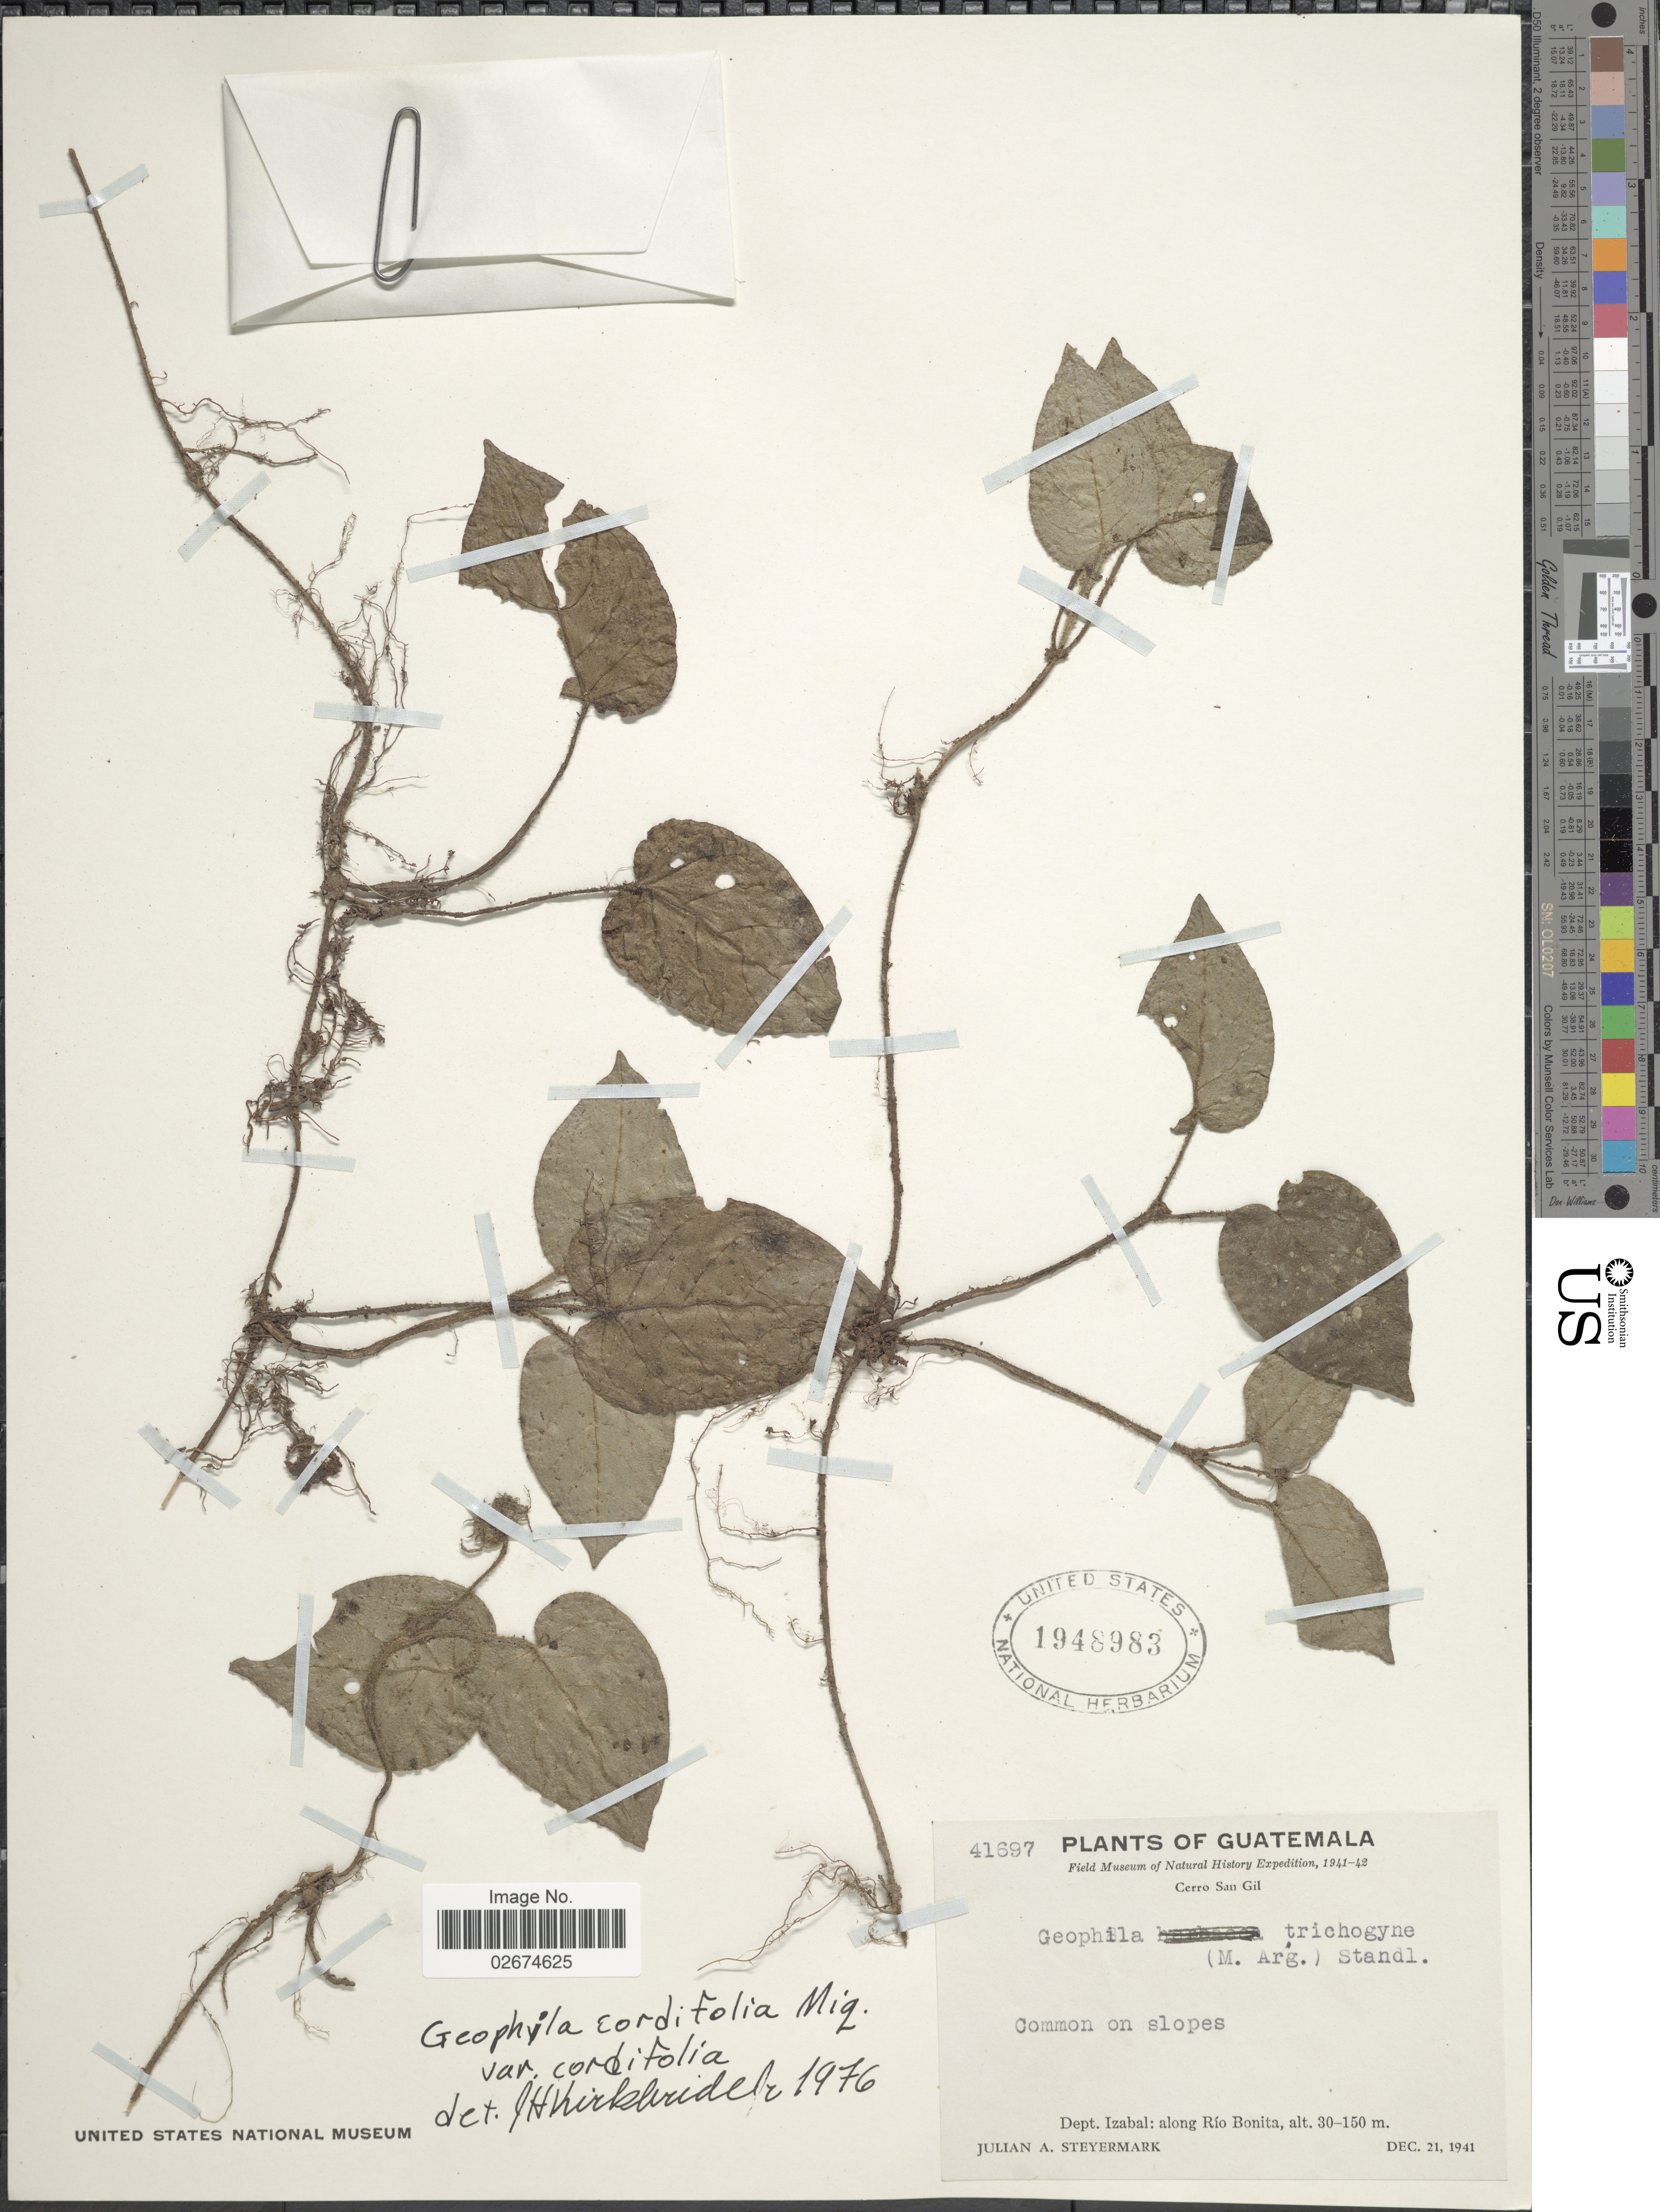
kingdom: Plantae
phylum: Tracheophyta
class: Magnoliopsida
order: Gentianales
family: Rubiaceae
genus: Geophila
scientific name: Geophila cordifolia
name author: Miq.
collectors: J. Steyermark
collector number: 41697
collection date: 1941-12-21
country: Guatemala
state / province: Izabal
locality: Dept. Izabal: along Rio Bonita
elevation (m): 30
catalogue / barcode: US 1948983